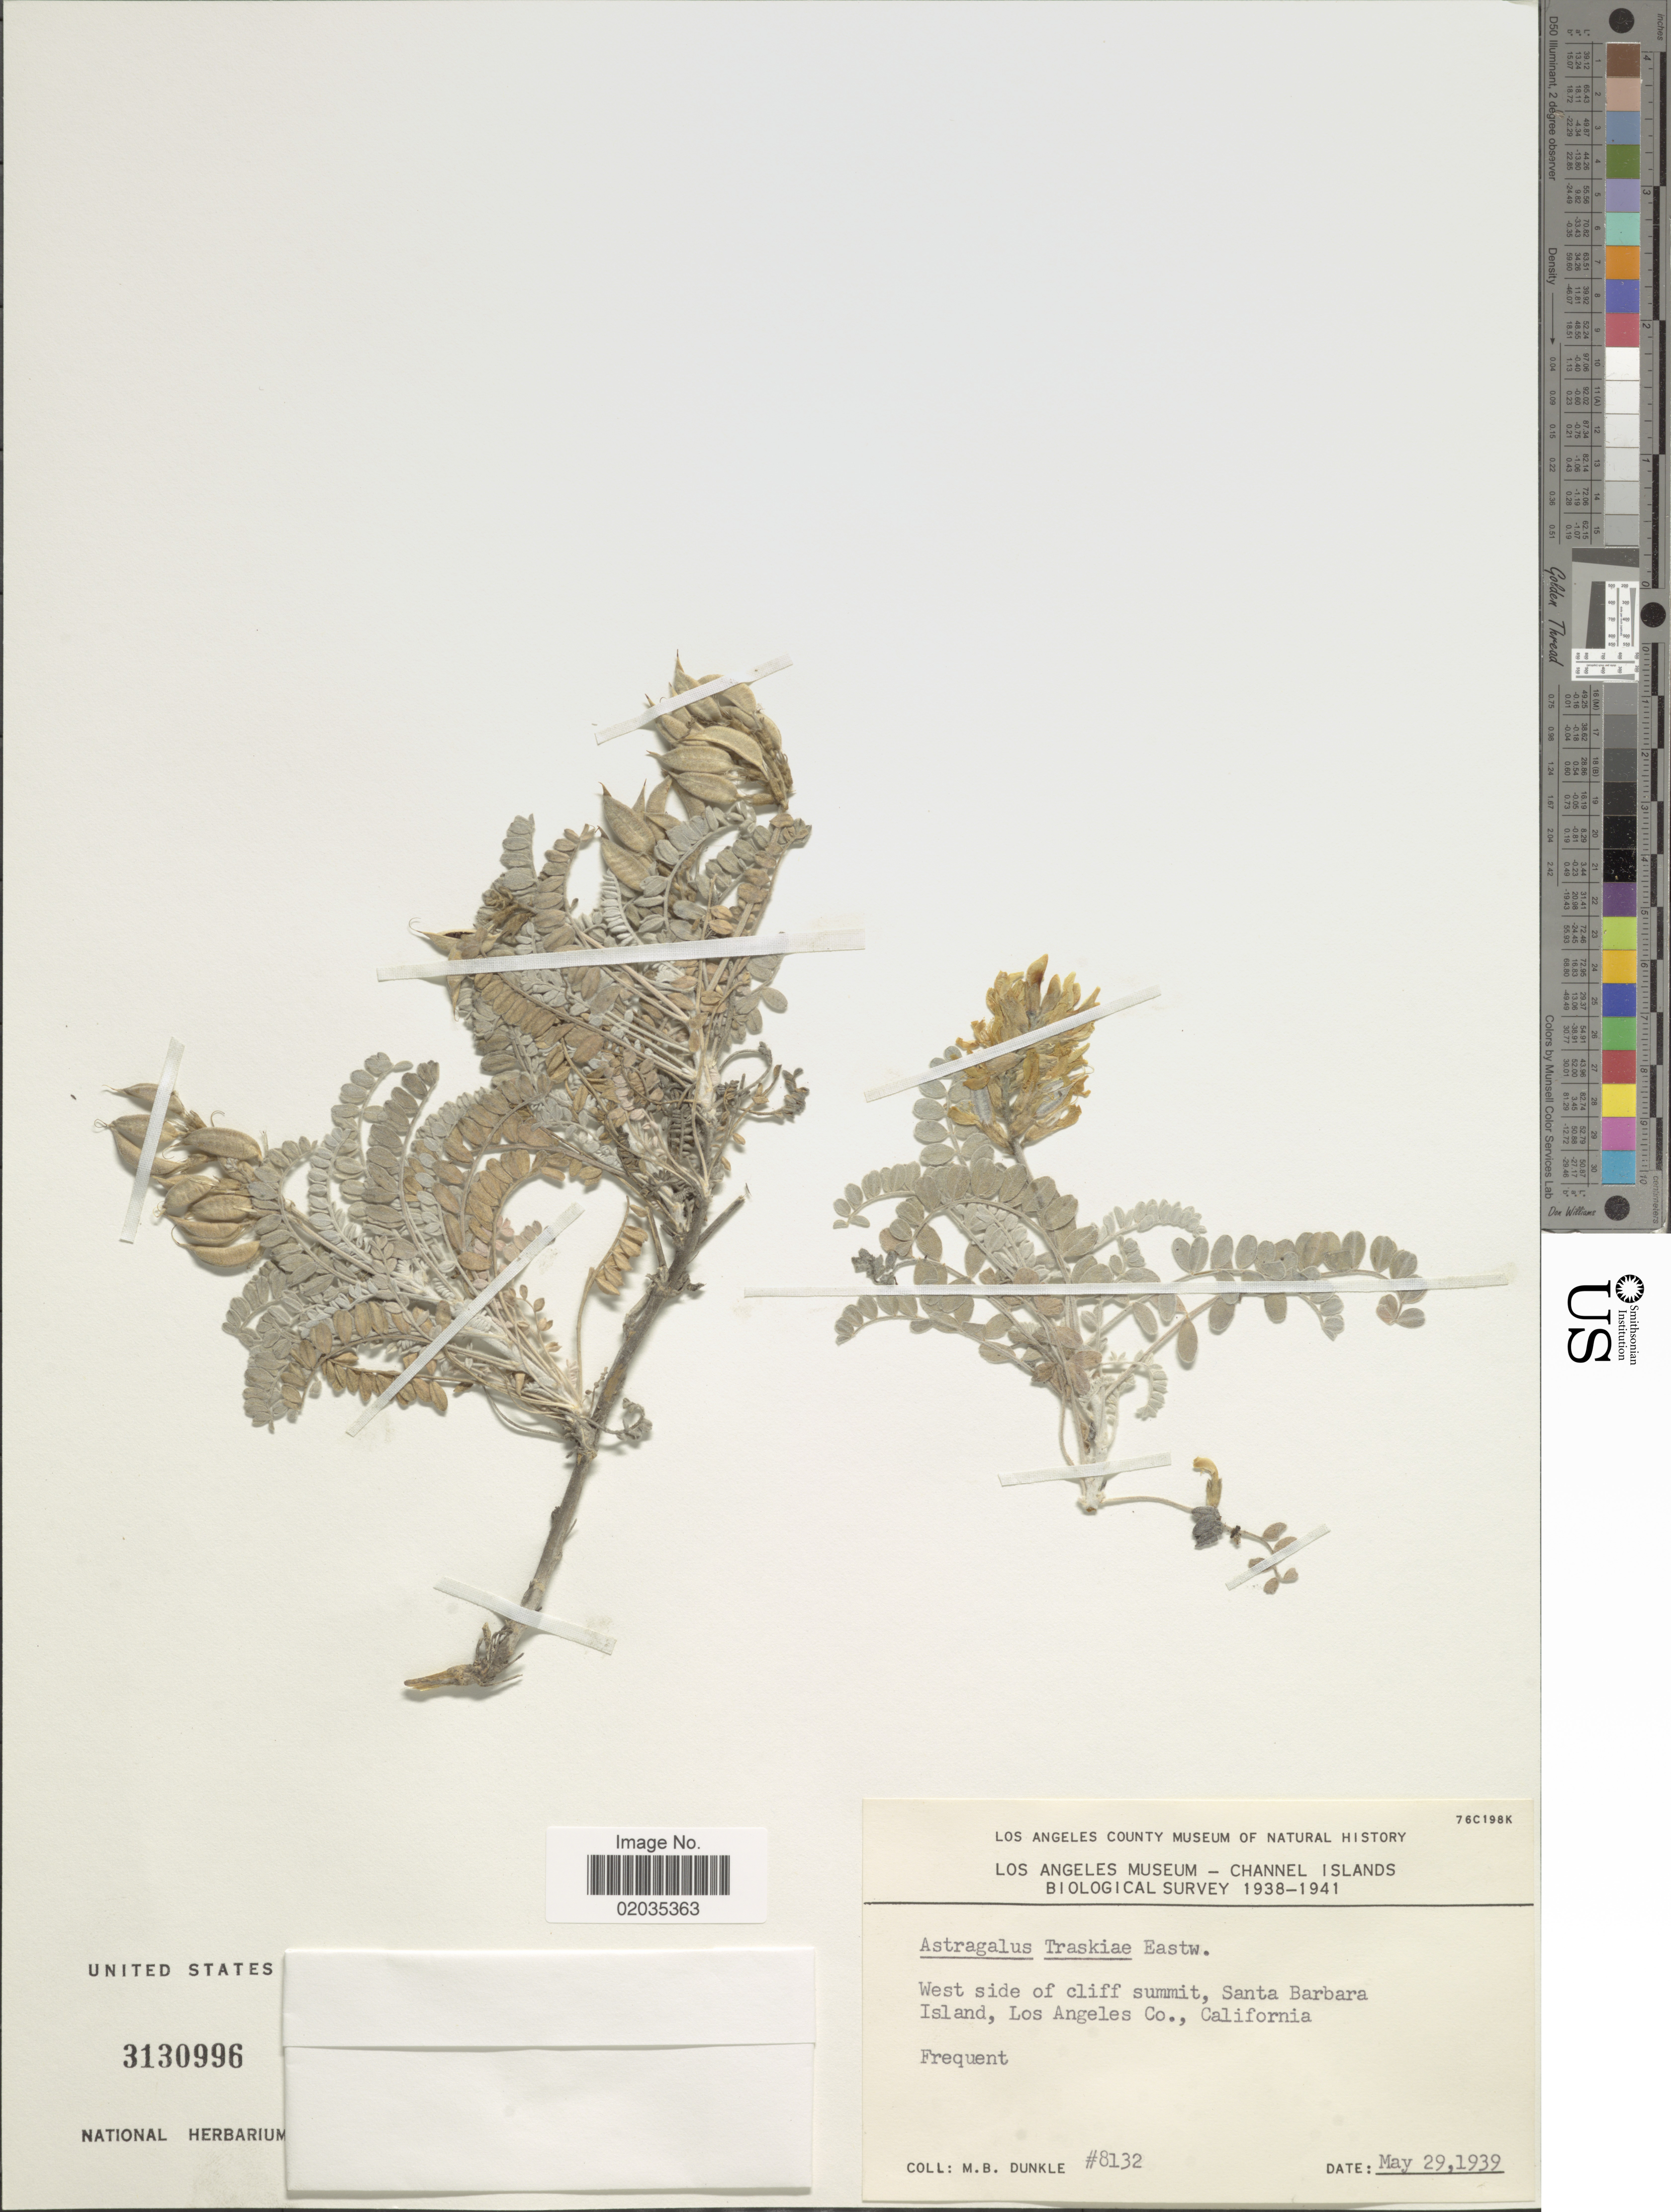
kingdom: Plantae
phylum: Tracheophyta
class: Magnoliopsida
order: Fabales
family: Fabaceae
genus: Astragalus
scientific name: Astragalus traskiae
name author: Eastw.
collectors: M. Dunkle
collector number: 8132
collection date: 1939-05-29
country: United States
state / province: California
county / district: Los Angeles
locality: Santa Barbara Island, Los Angeles Co. Channel Islands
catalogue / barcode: US 3130996